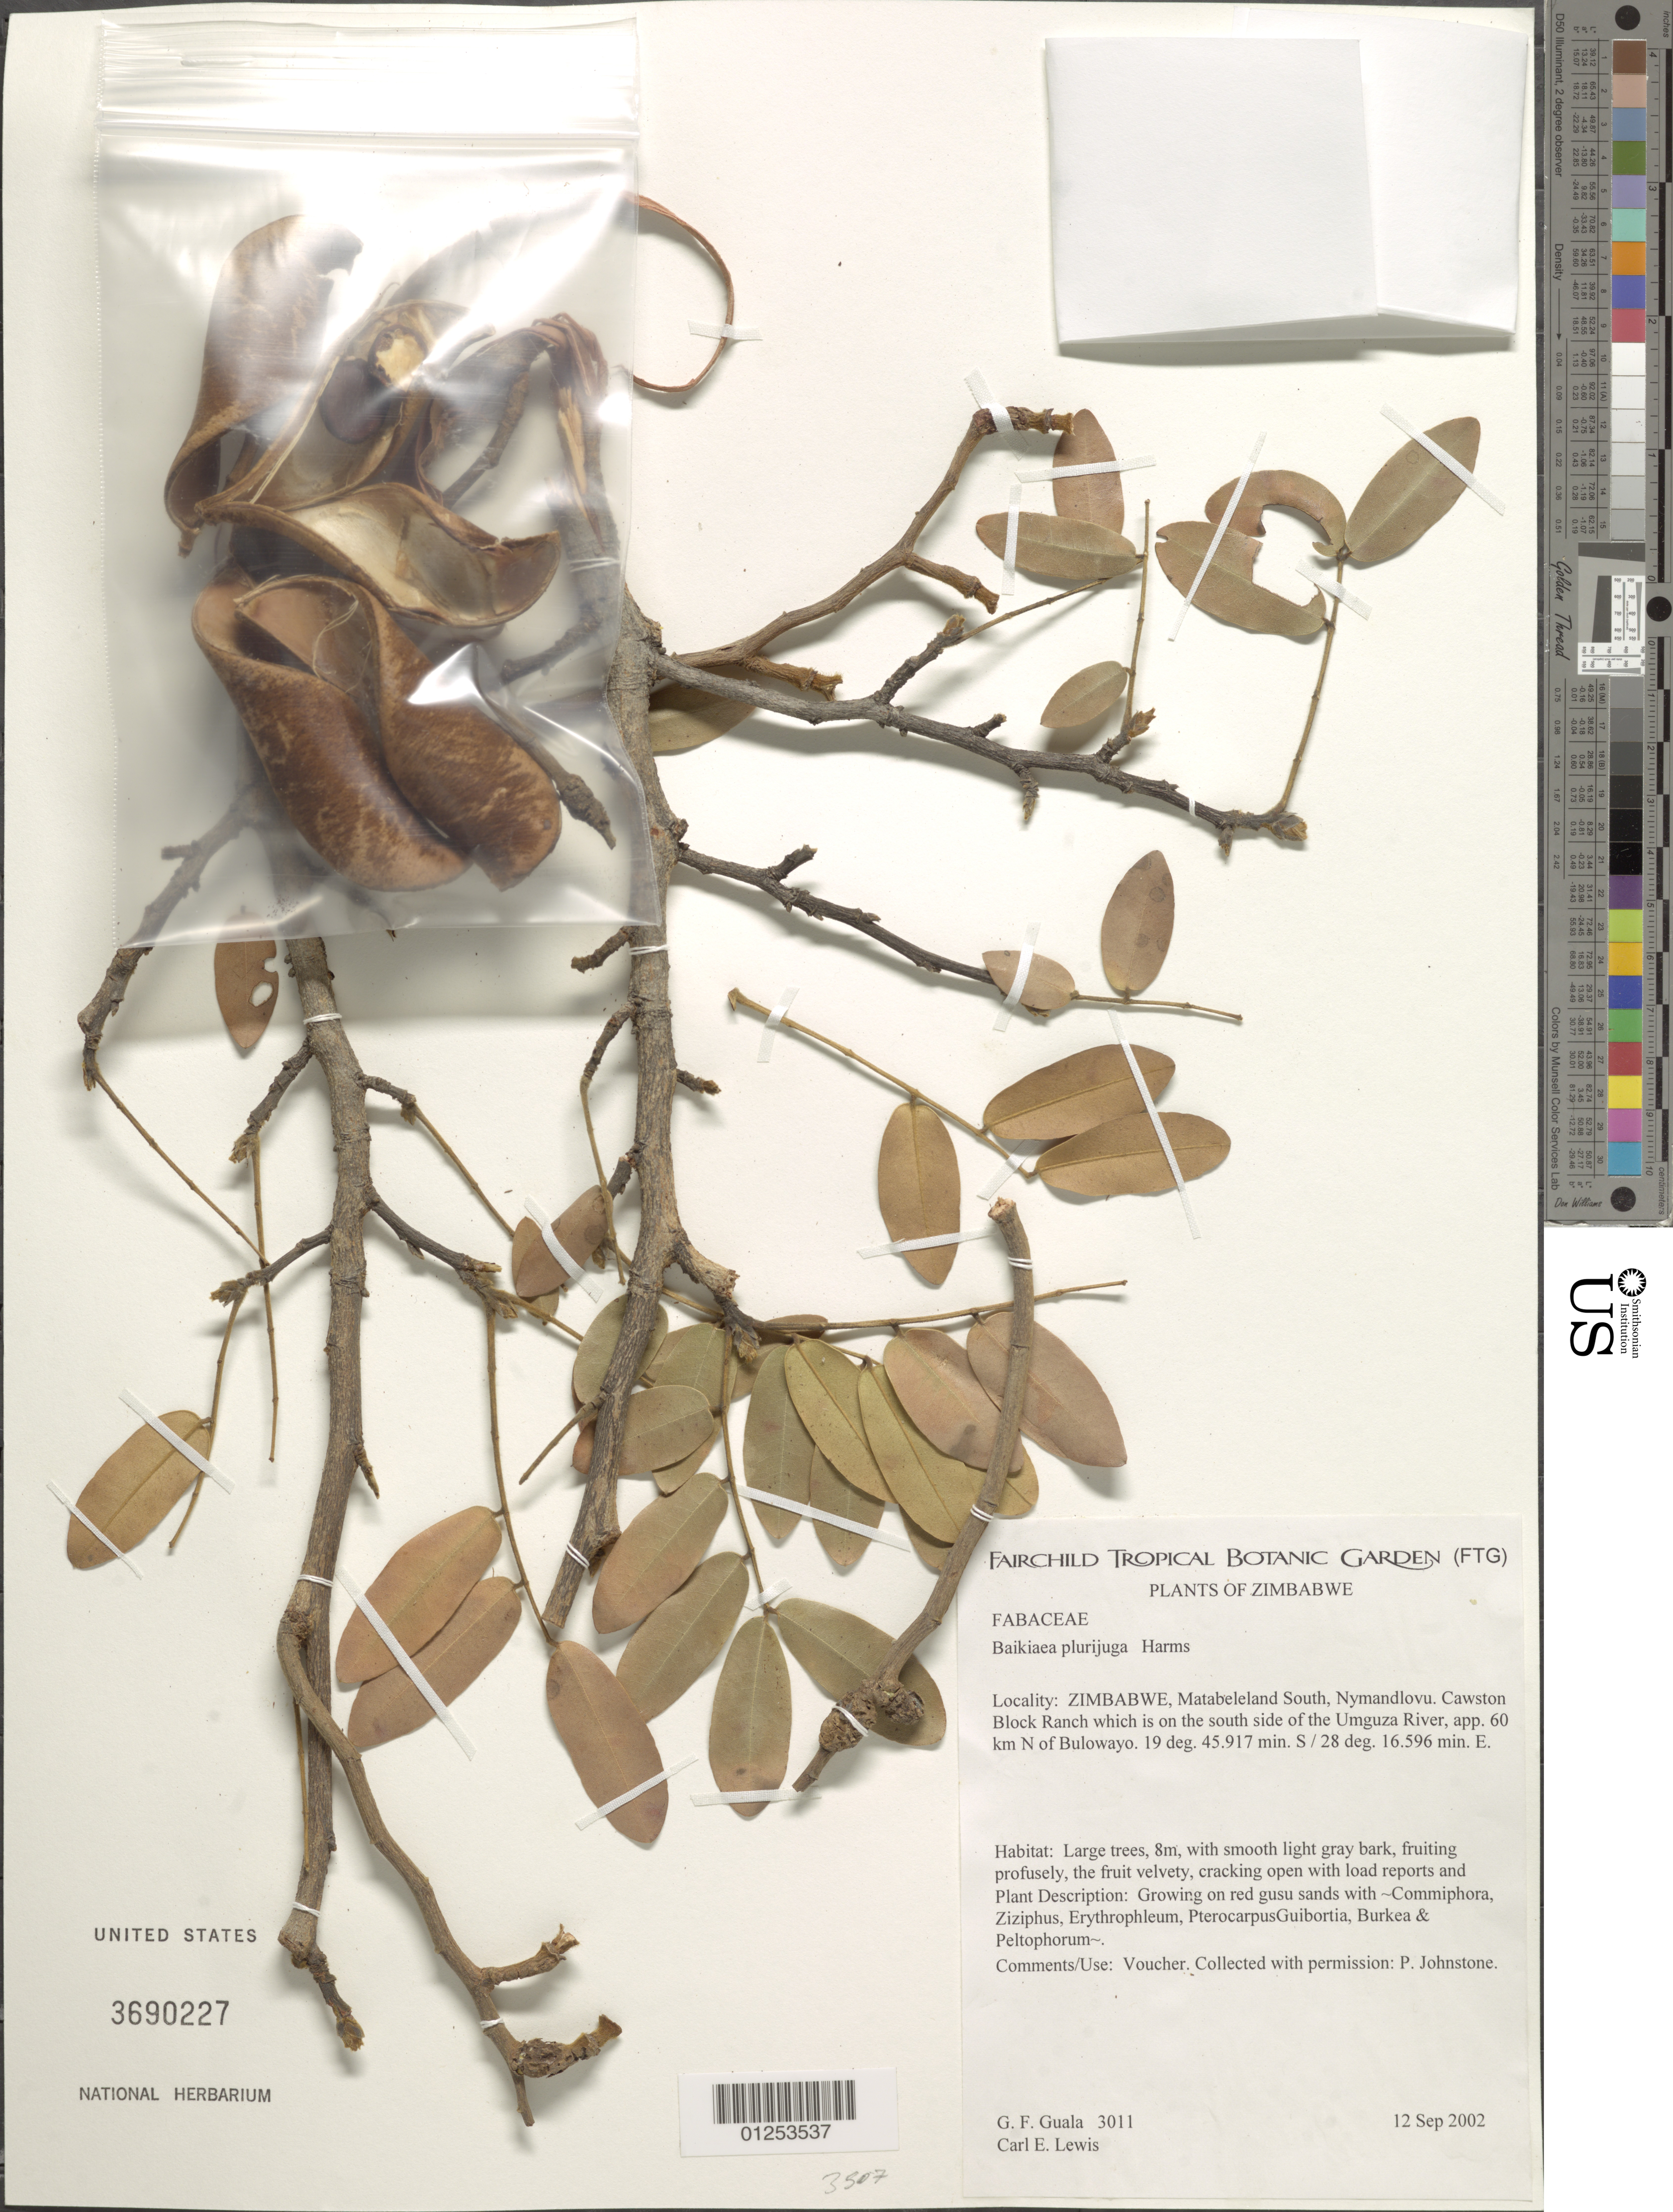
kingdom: Plantae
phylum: Tracheophyta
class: Magnoliopsida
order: Fabales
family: Fabaceae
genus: Baikiaea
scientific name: Baikiaea plurijuga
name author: Harms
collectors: G. Guala & C. Lewis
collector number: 3011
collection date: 2002-09-12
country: Zimbabwe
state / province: Matabeleland South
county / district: Nymandlovu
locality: Cawston Block Ranch which is on the south side of the Umaguza River, approx. 60 km N of Bulawayo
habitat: Growing on red gusu sands with Camniphora, Ziziphus, Erythropheleum, Pterocarpus Guibortia, Burken and Peltophorum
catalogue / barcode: US 3690227